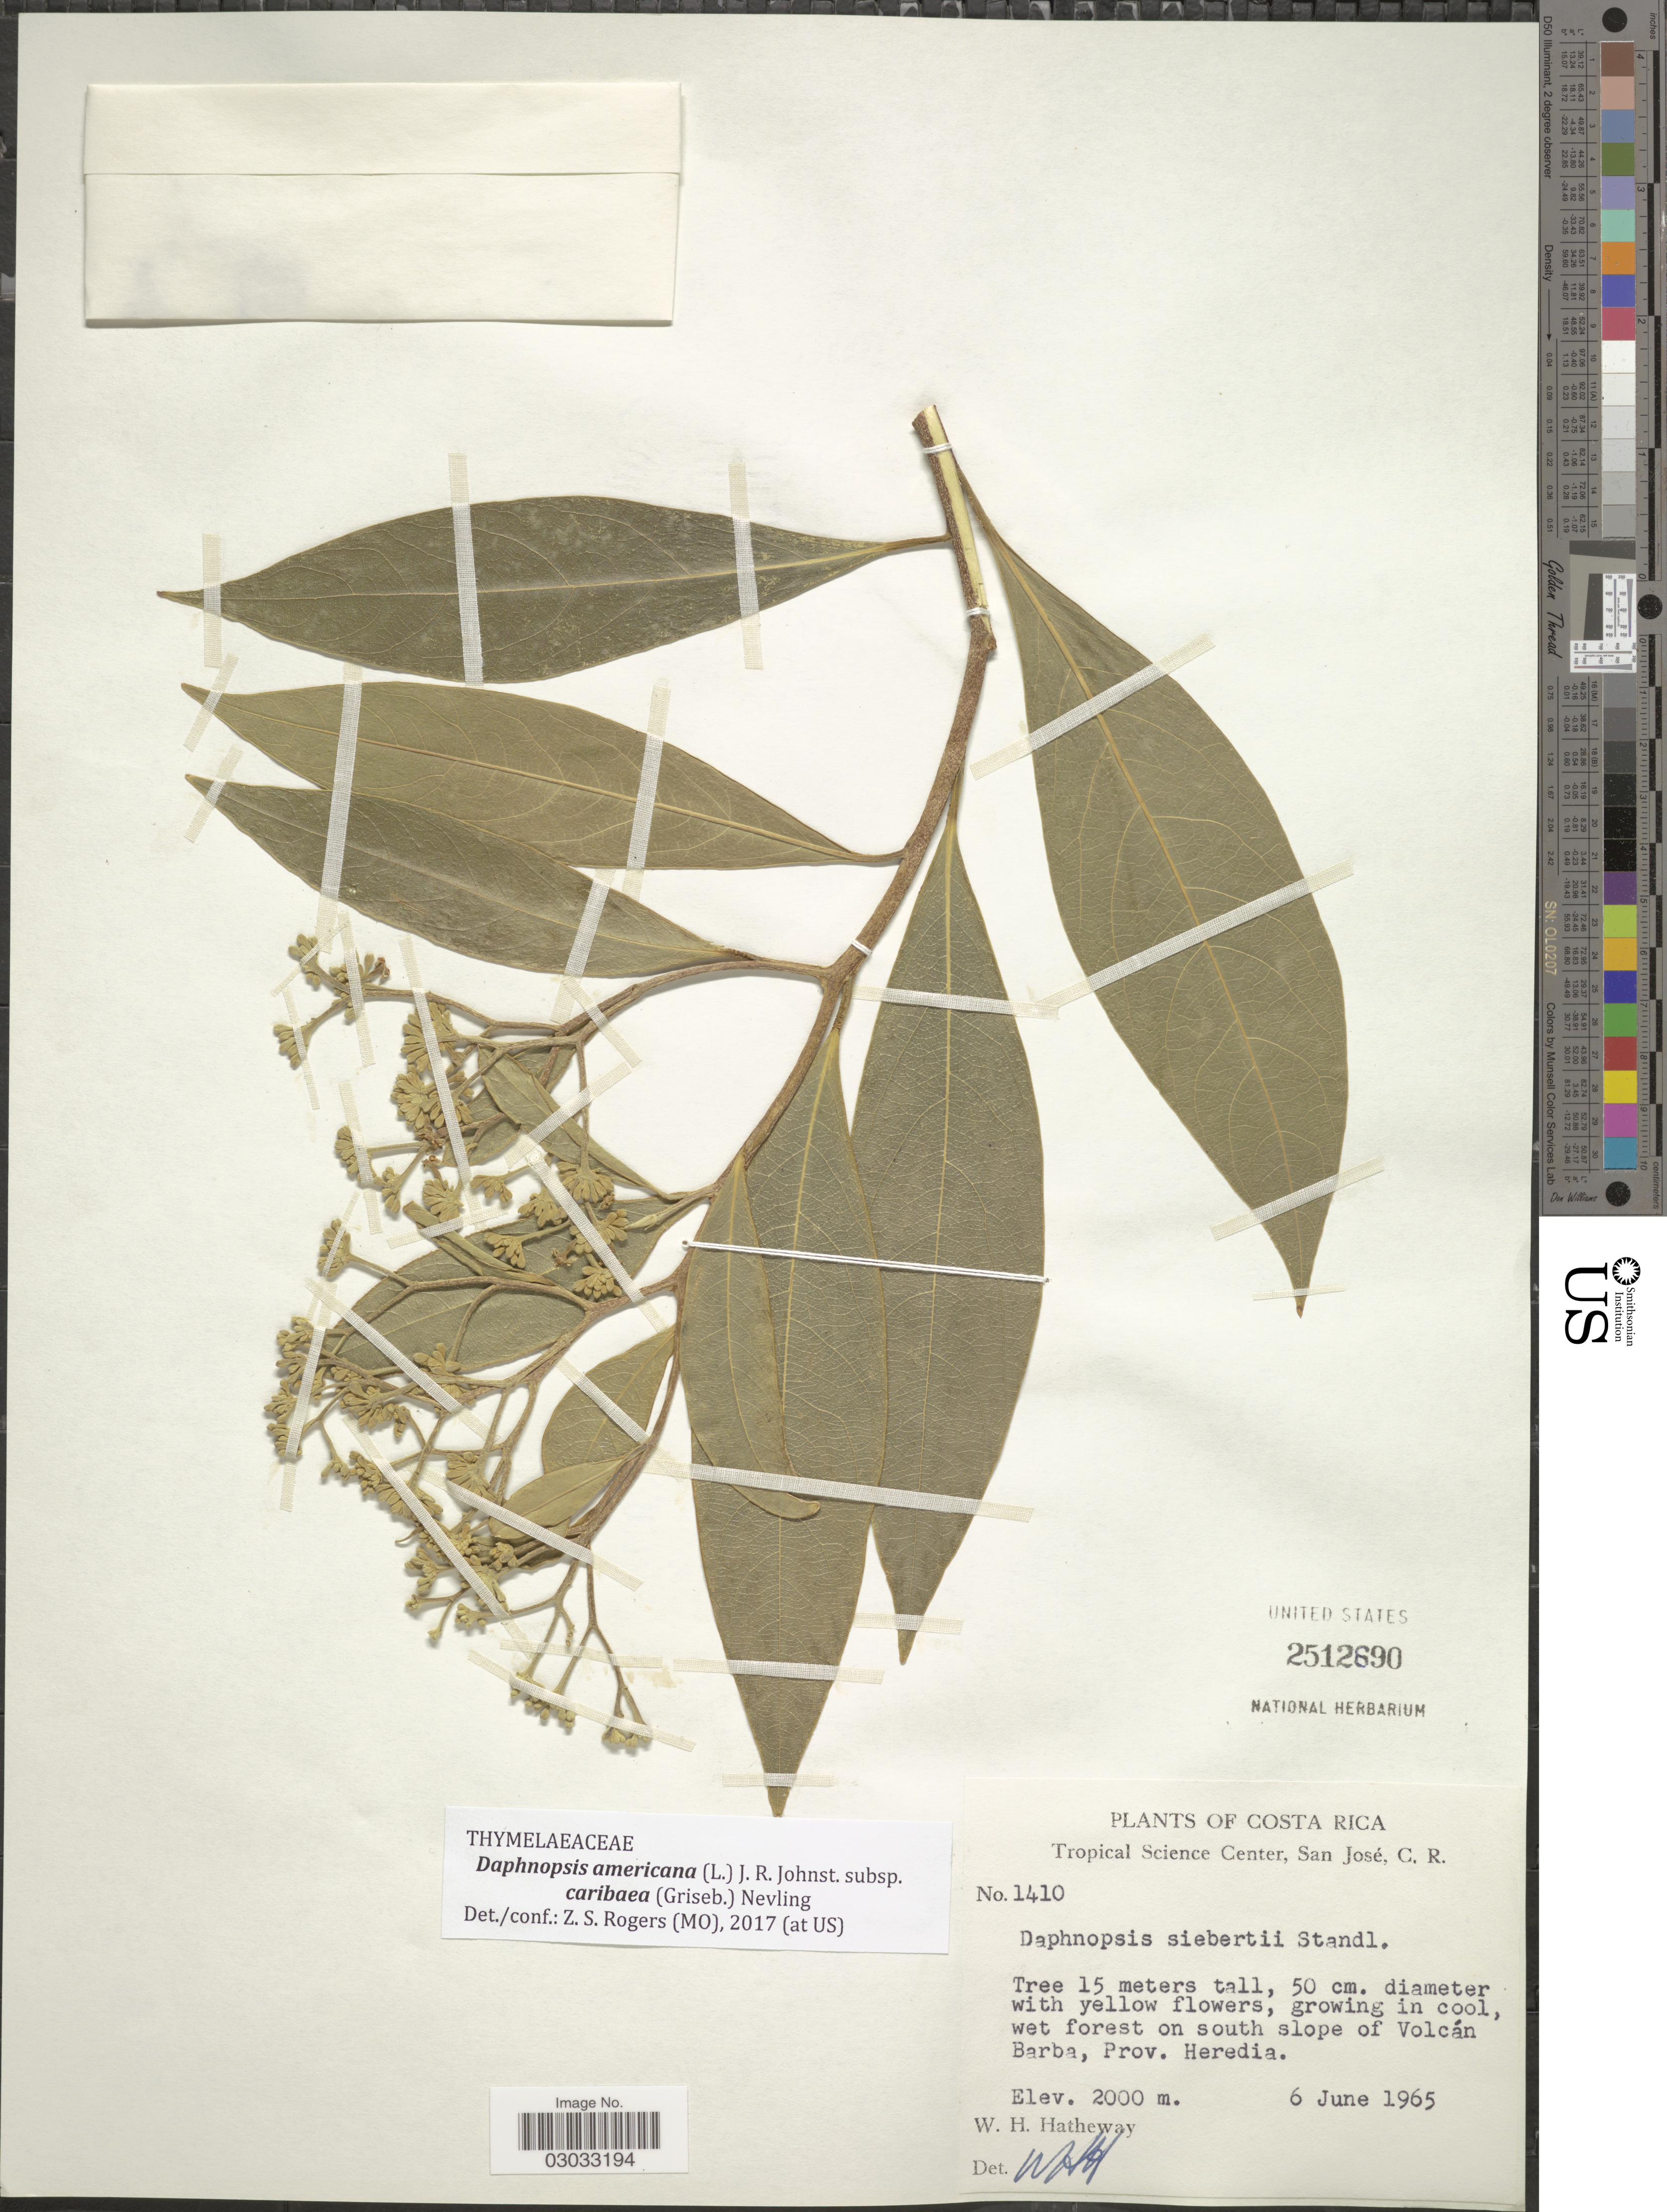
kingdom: Plantae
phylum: Tracheophyta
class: Magnoliopsida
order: Malvales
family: Thymelaeaceae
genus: Daphnopsis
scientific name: Daphnopsis americana subsp. caribaea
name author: (Griseb.) Nevling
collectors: W. H. Hatheway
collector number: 1410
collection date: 1965-06-06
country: Costa Rica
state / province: Heredia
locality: Wet forest on south slope of Volcán Barba, Prov. Heredia.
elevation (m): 2000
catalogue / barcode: US 2512690